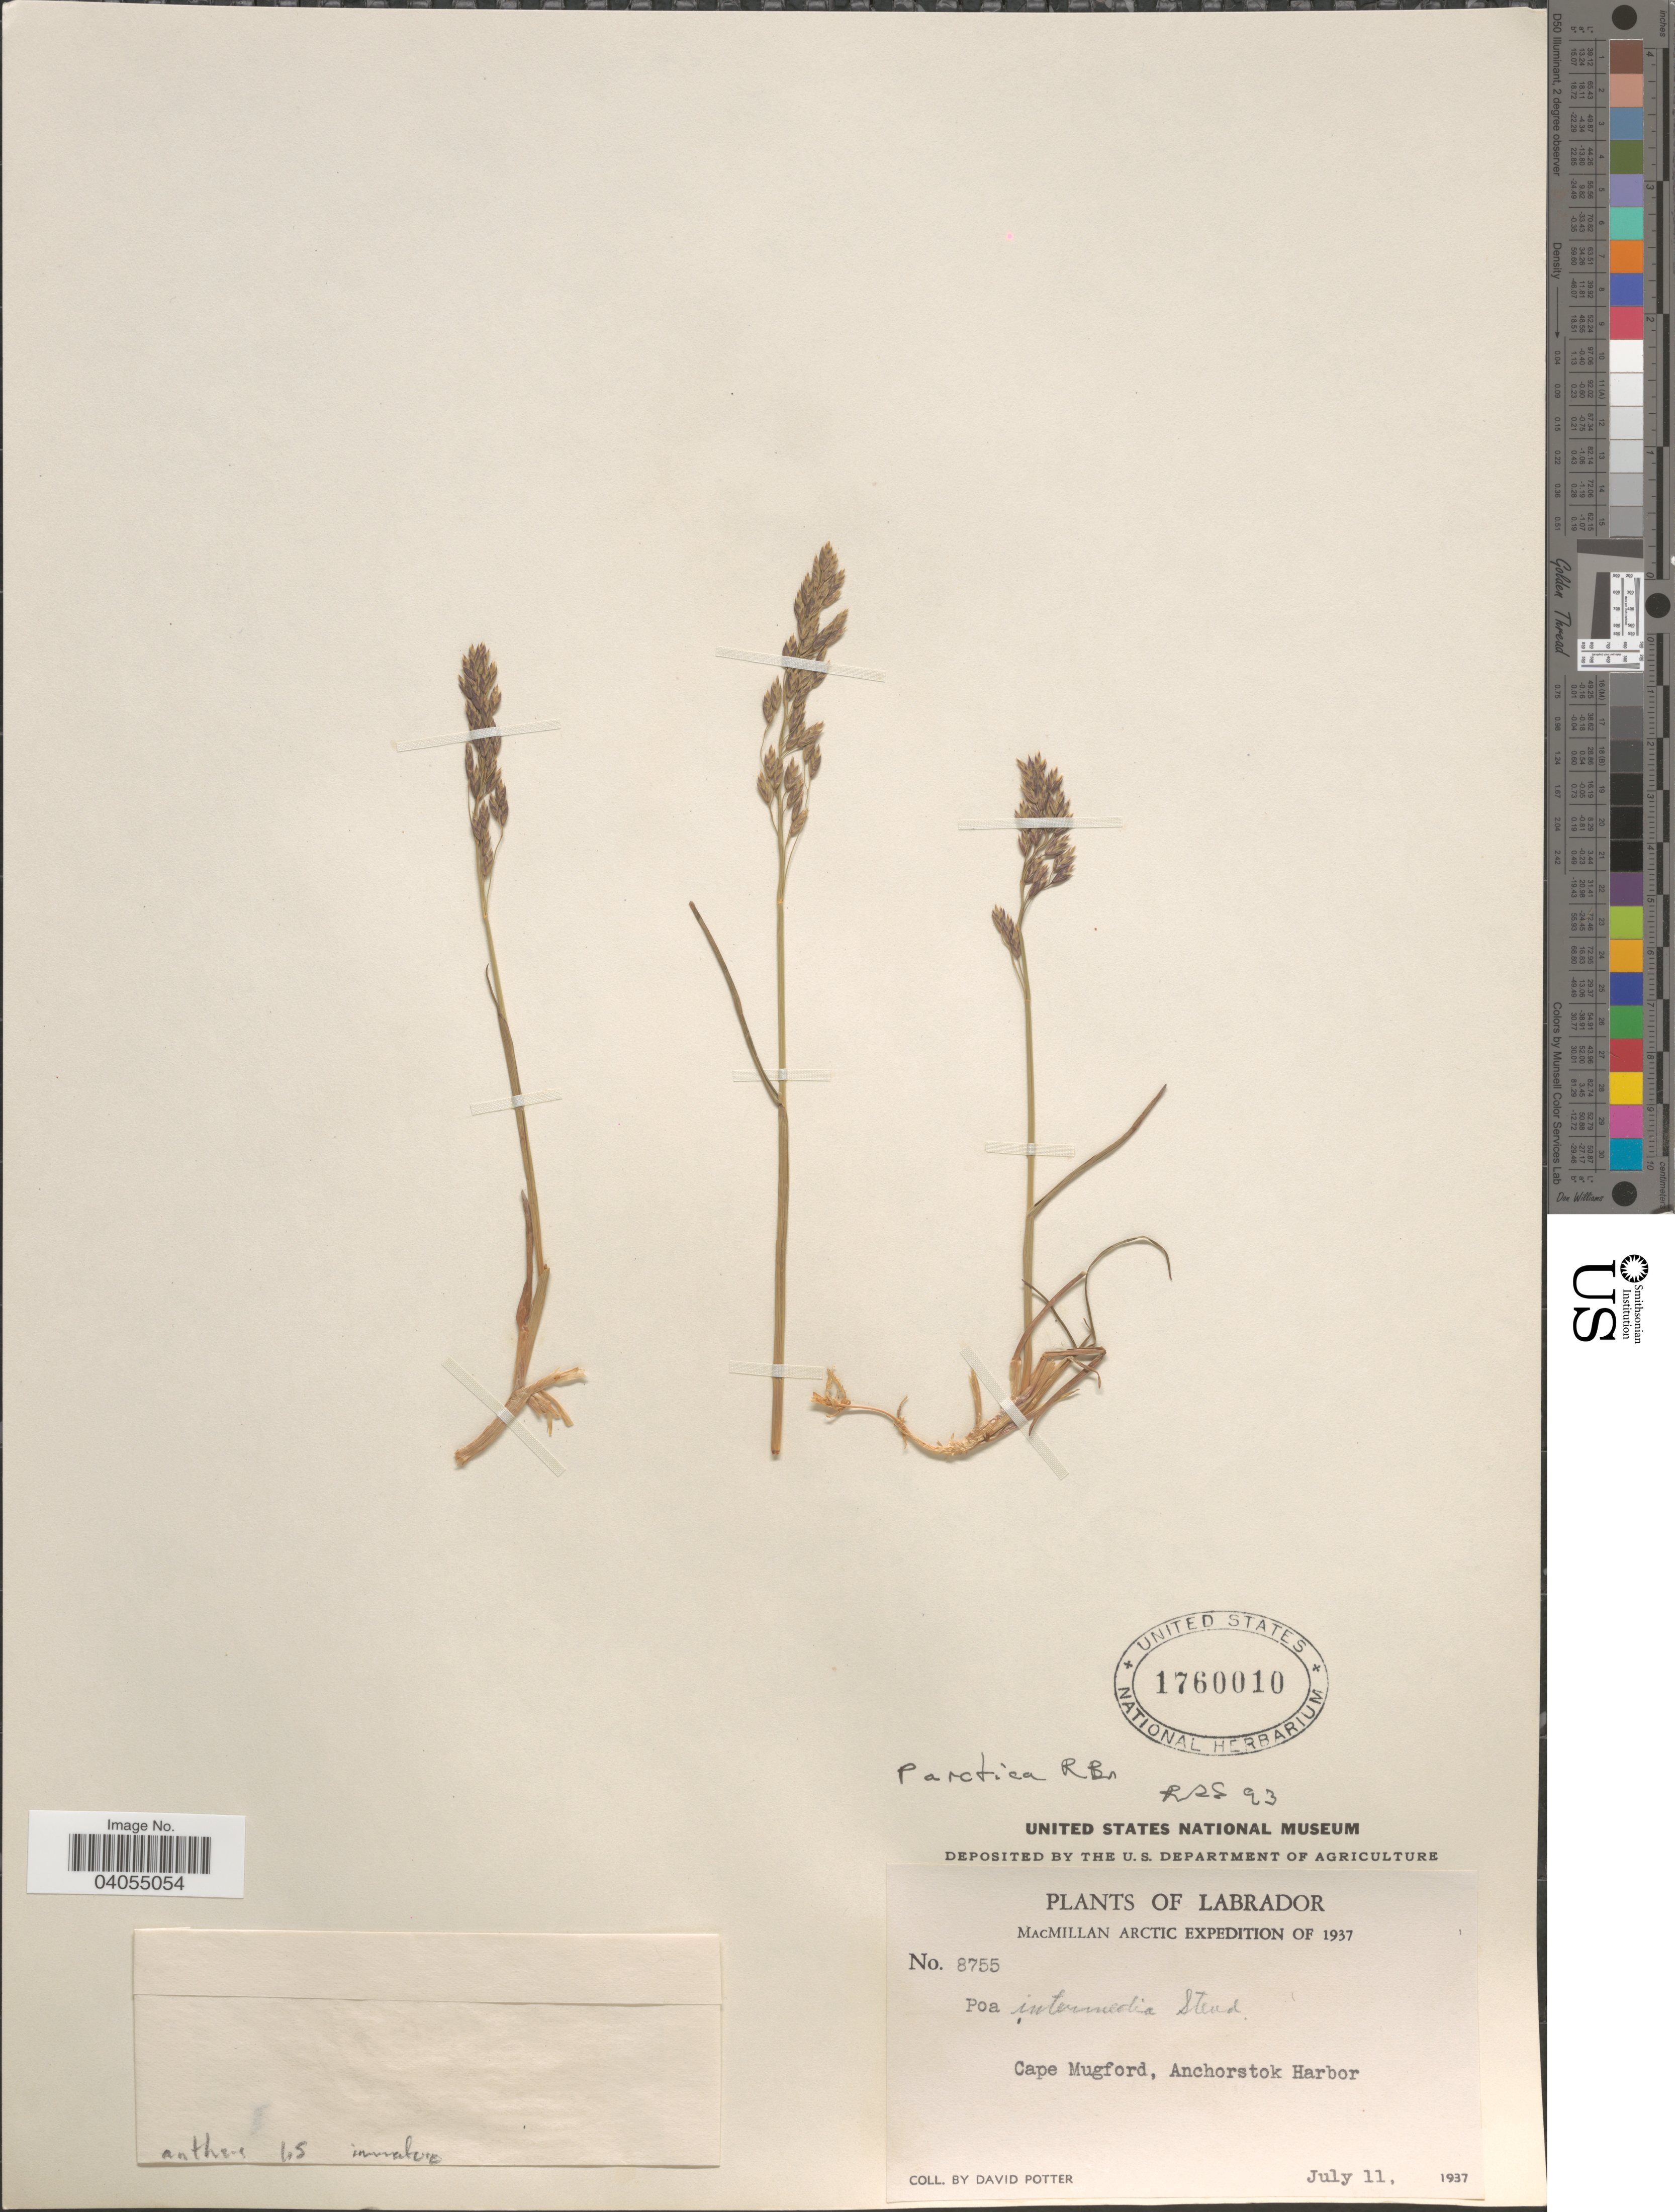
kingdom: Plantae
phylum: Tracheophyta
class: Liliopsida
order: Poales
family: Poaceae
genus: Poa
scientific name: Poa arctica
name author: R. Br.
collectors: D. Potter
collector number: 8755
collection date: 1937-07-11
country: Canada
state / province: Newfoundland and Labrador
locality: Labrador. Cape Mugford, Anchorstok Harbor.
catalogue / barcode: US 1760010